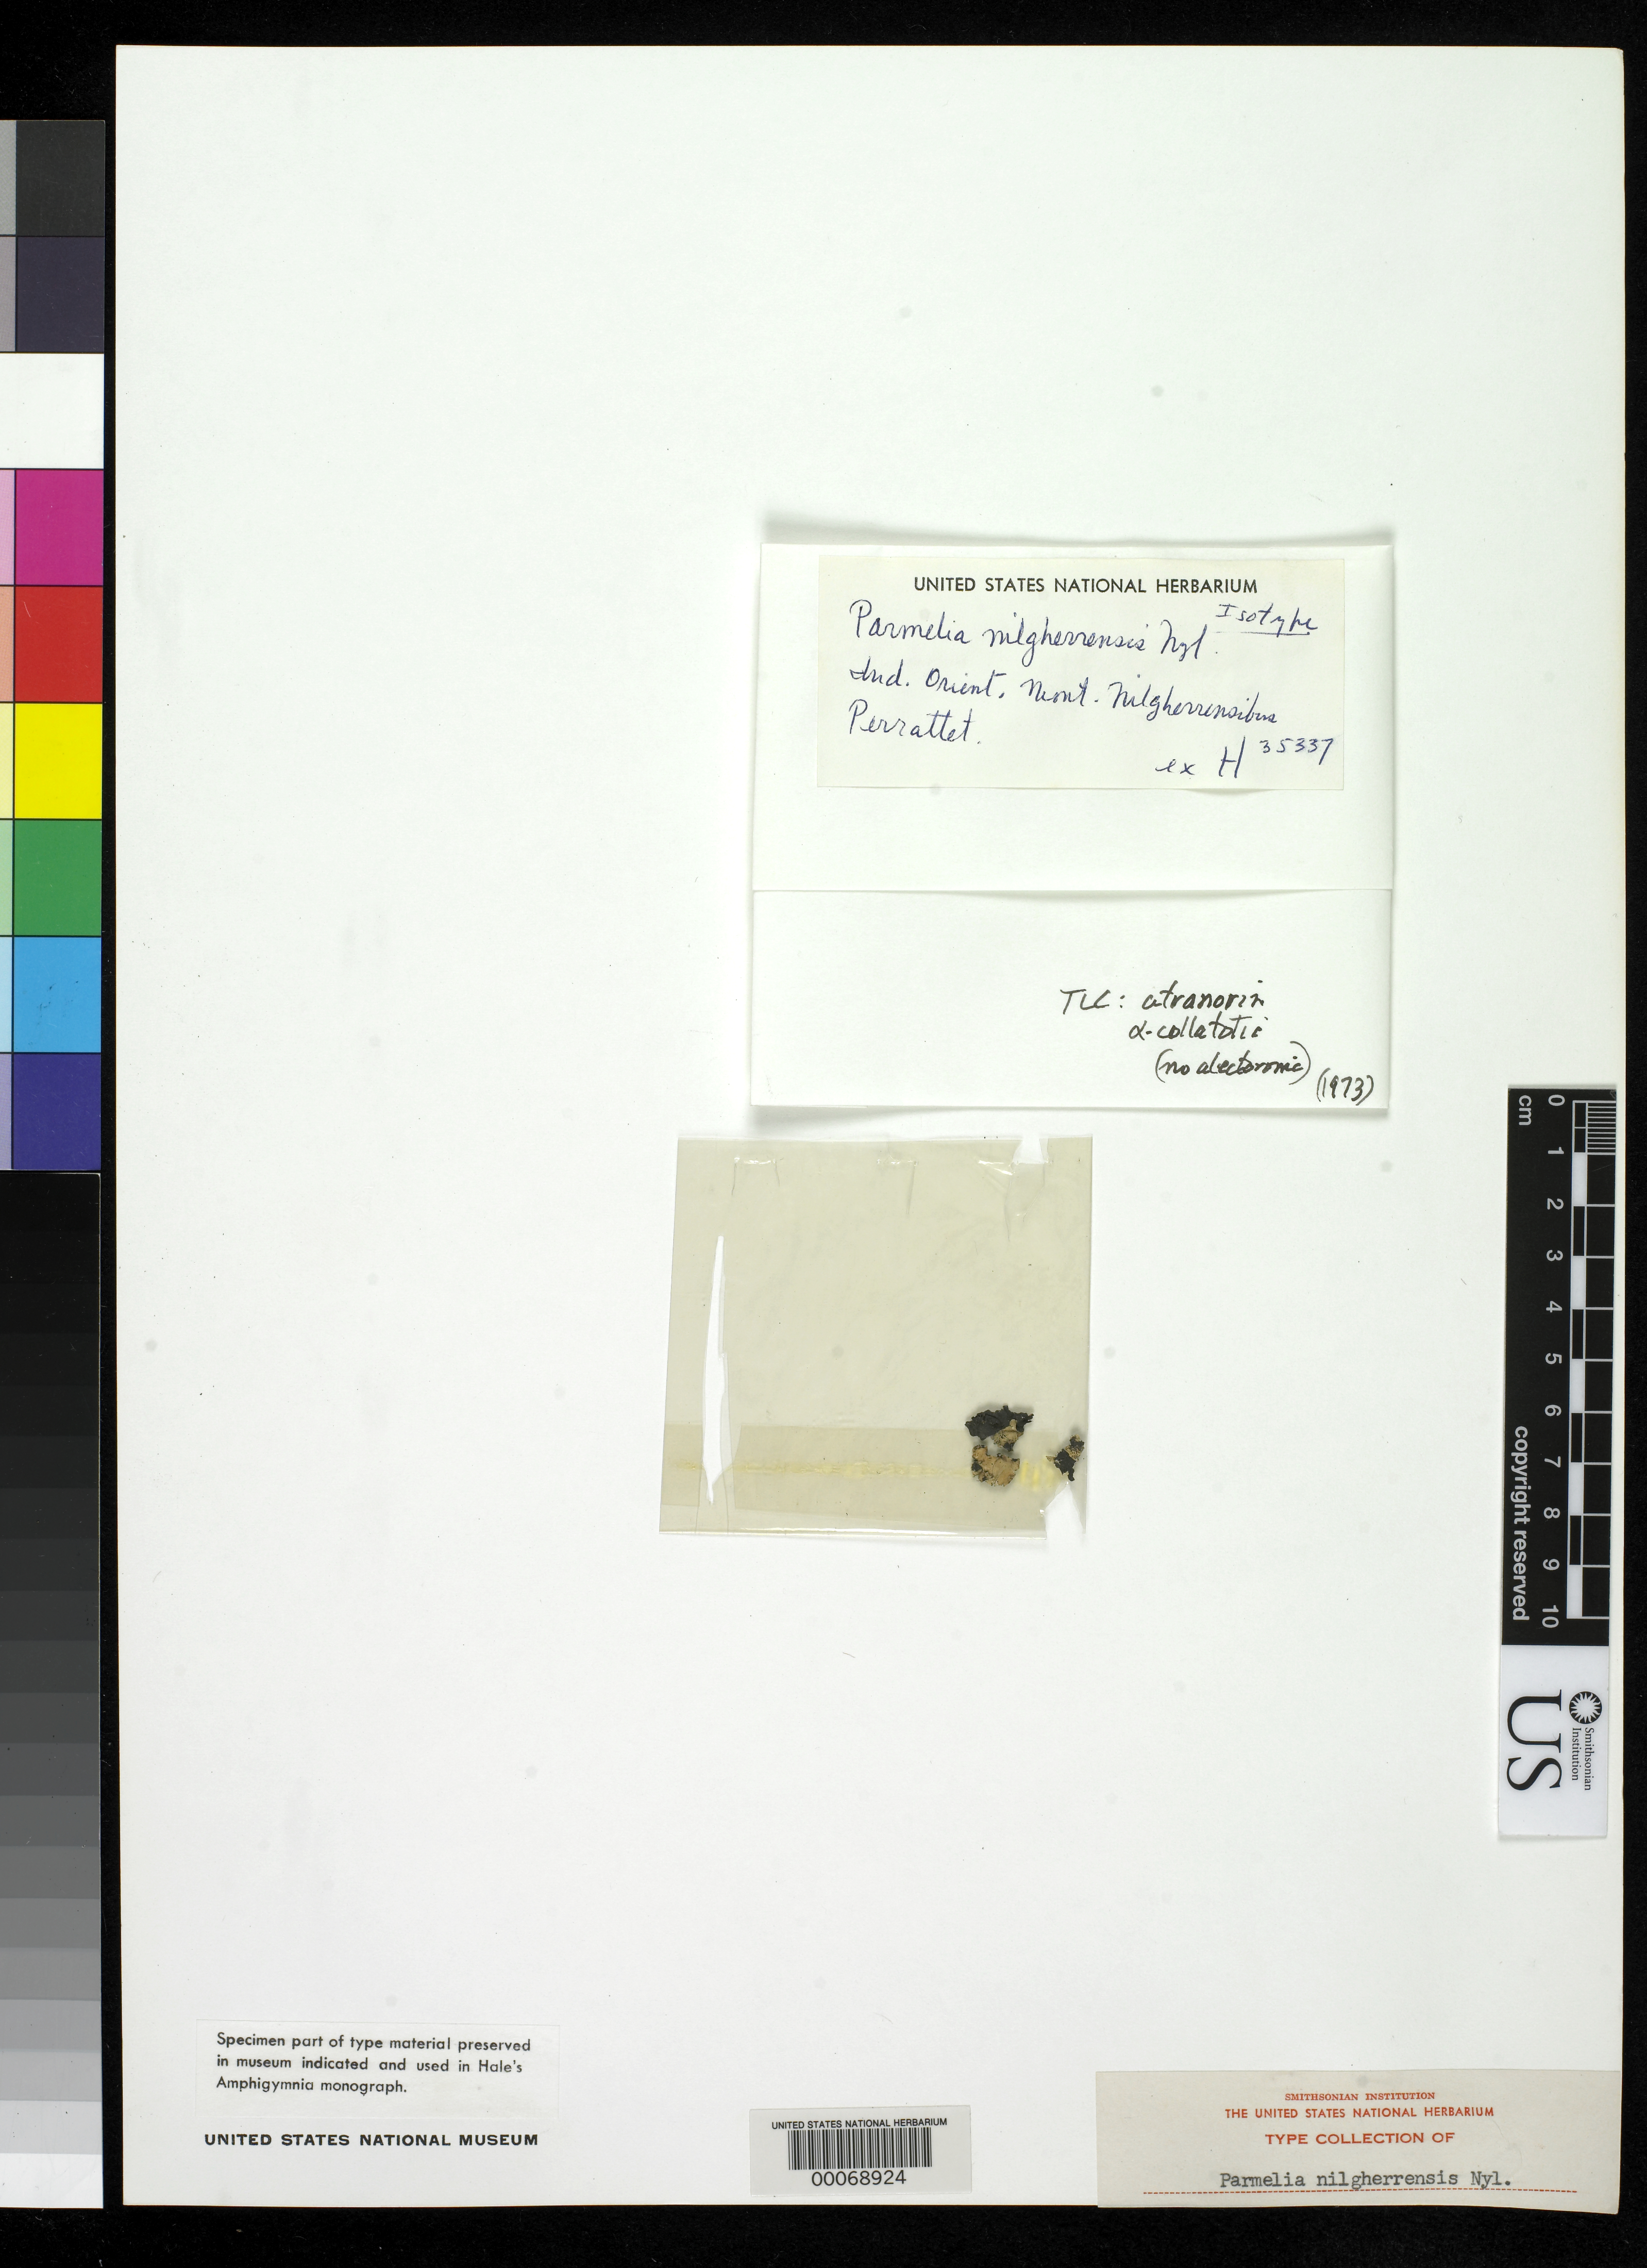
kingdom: Fungi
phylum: Ascomycota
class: Lecanoromycetes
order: Lecanorales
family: Parmeliaceae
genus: Parmelia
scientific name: Parmelia nilgherrensis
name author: Nyl.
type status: Isotype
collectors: G. S. Perrottet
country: India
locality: Mont. Nilgherrensibus. [Nilgiri Hills]